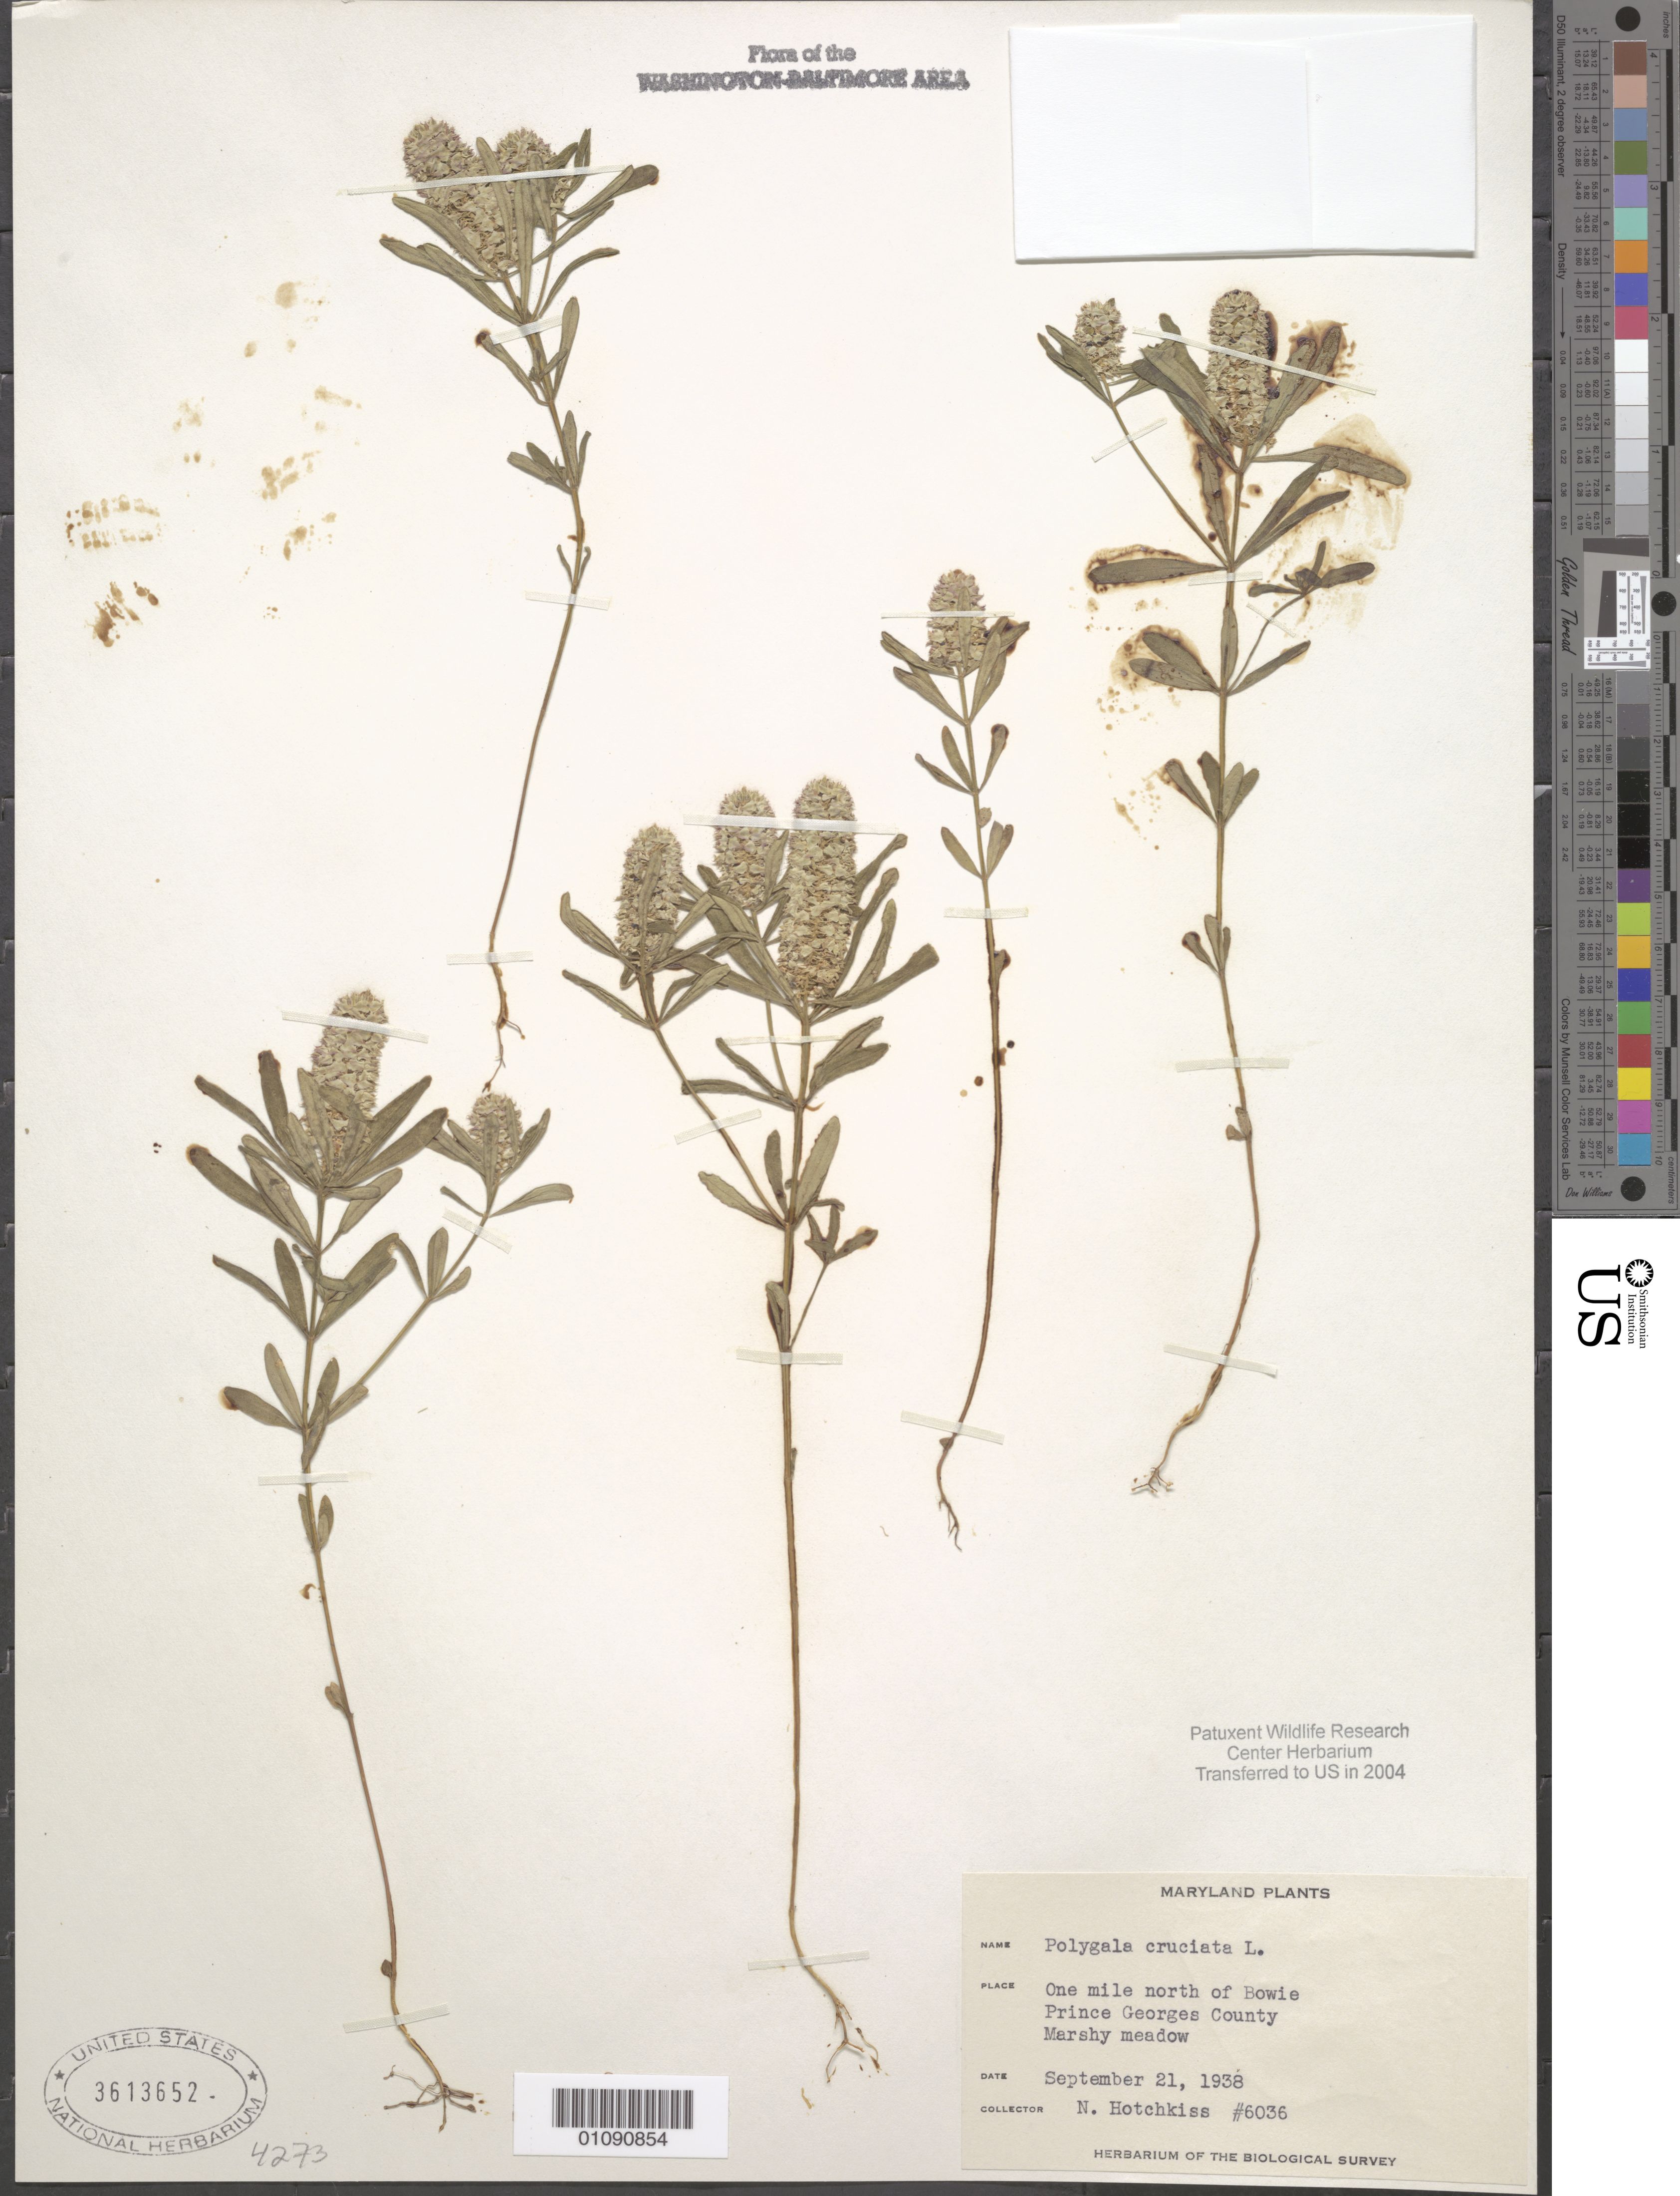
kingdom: Plantae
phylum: Tracheophyta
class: Magnoliopsida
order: Fabales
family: Polygalaceae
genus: Polygala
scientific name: Polygala cruciata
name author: L.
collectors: N. Hotchkiss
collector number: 6036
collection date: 1938-09-21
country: United States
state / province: Maryland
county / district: Prince George's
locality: One mile N. of Bowie.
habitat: Marshy meadow.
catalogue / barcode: US 3613652